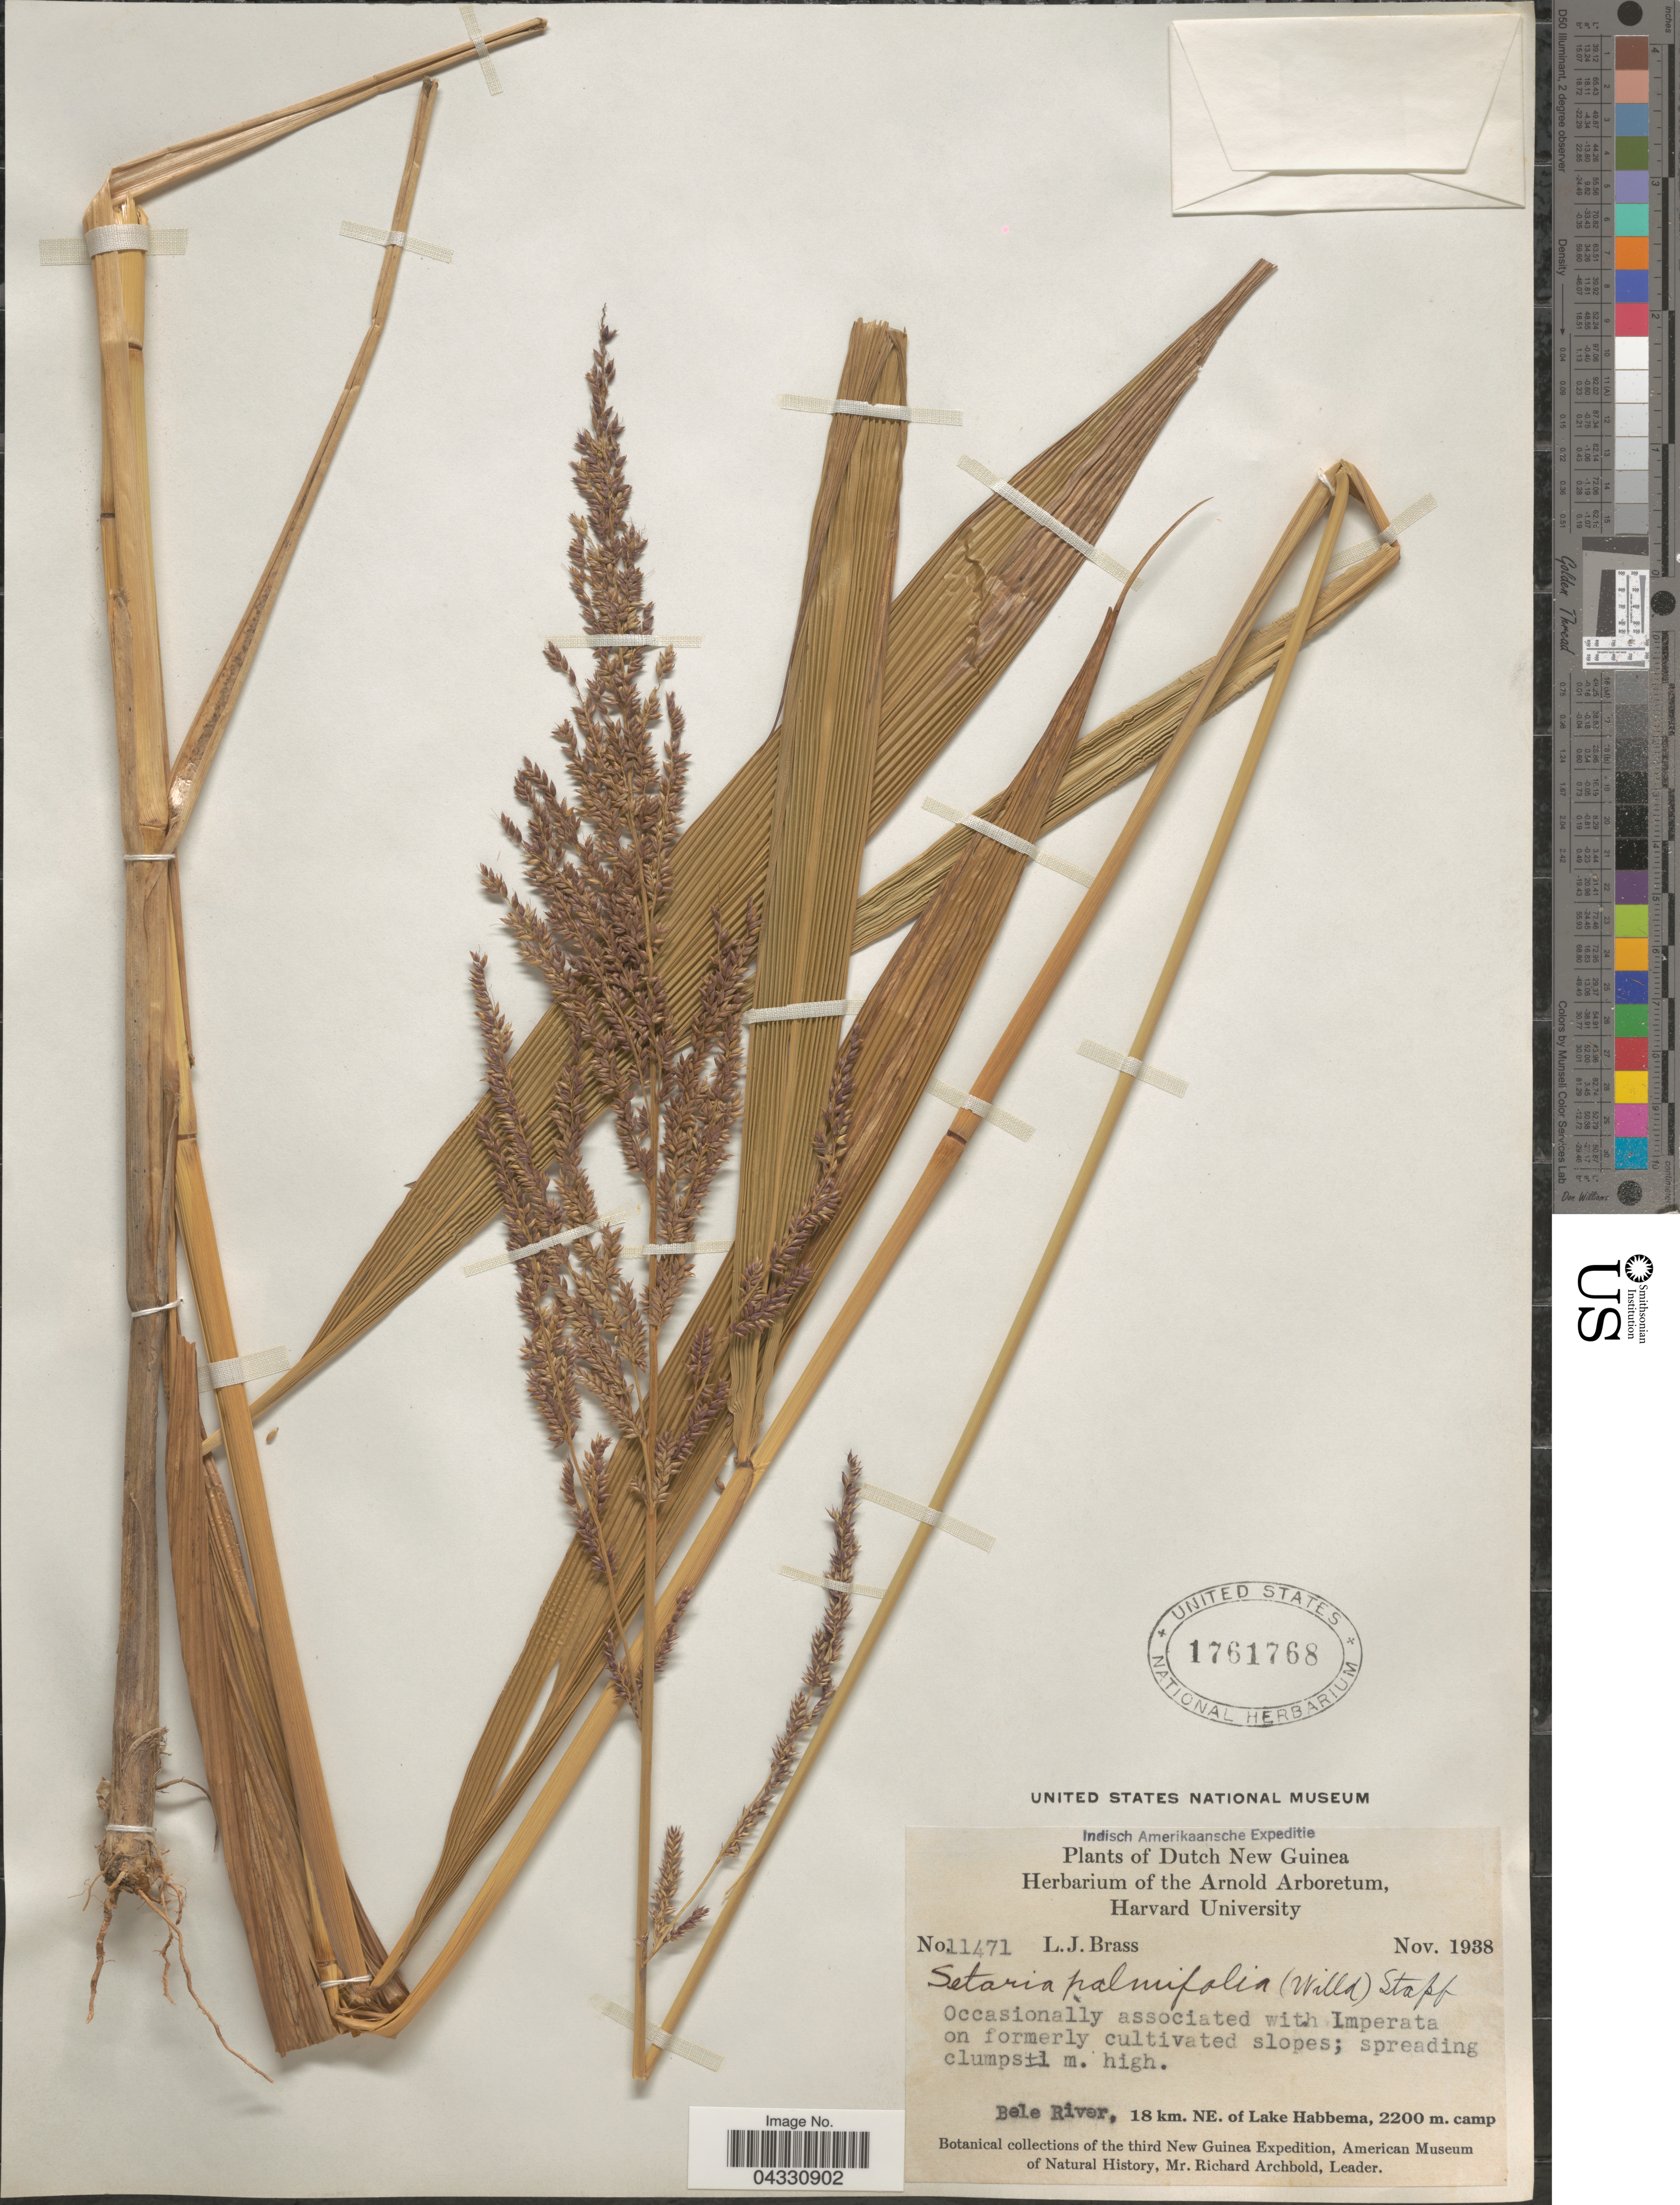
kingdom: Plantae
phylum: Tracheophyta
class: Liliopsida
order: Poales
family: Poaceae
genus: Setaria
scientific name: Setaria palmifolia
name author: (J. Koenig) Stapf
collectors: L. J. Brass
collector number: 11471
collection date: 1938-11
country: Indonesia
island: New Guinea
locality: Indisch Amerikaansche Expeditie. Dutch New Guinea. Bele River, 18 km. NE. of Lake Habbema, camp. The third New Guinea Expedition.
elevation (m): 2200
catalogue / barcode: US 1761768